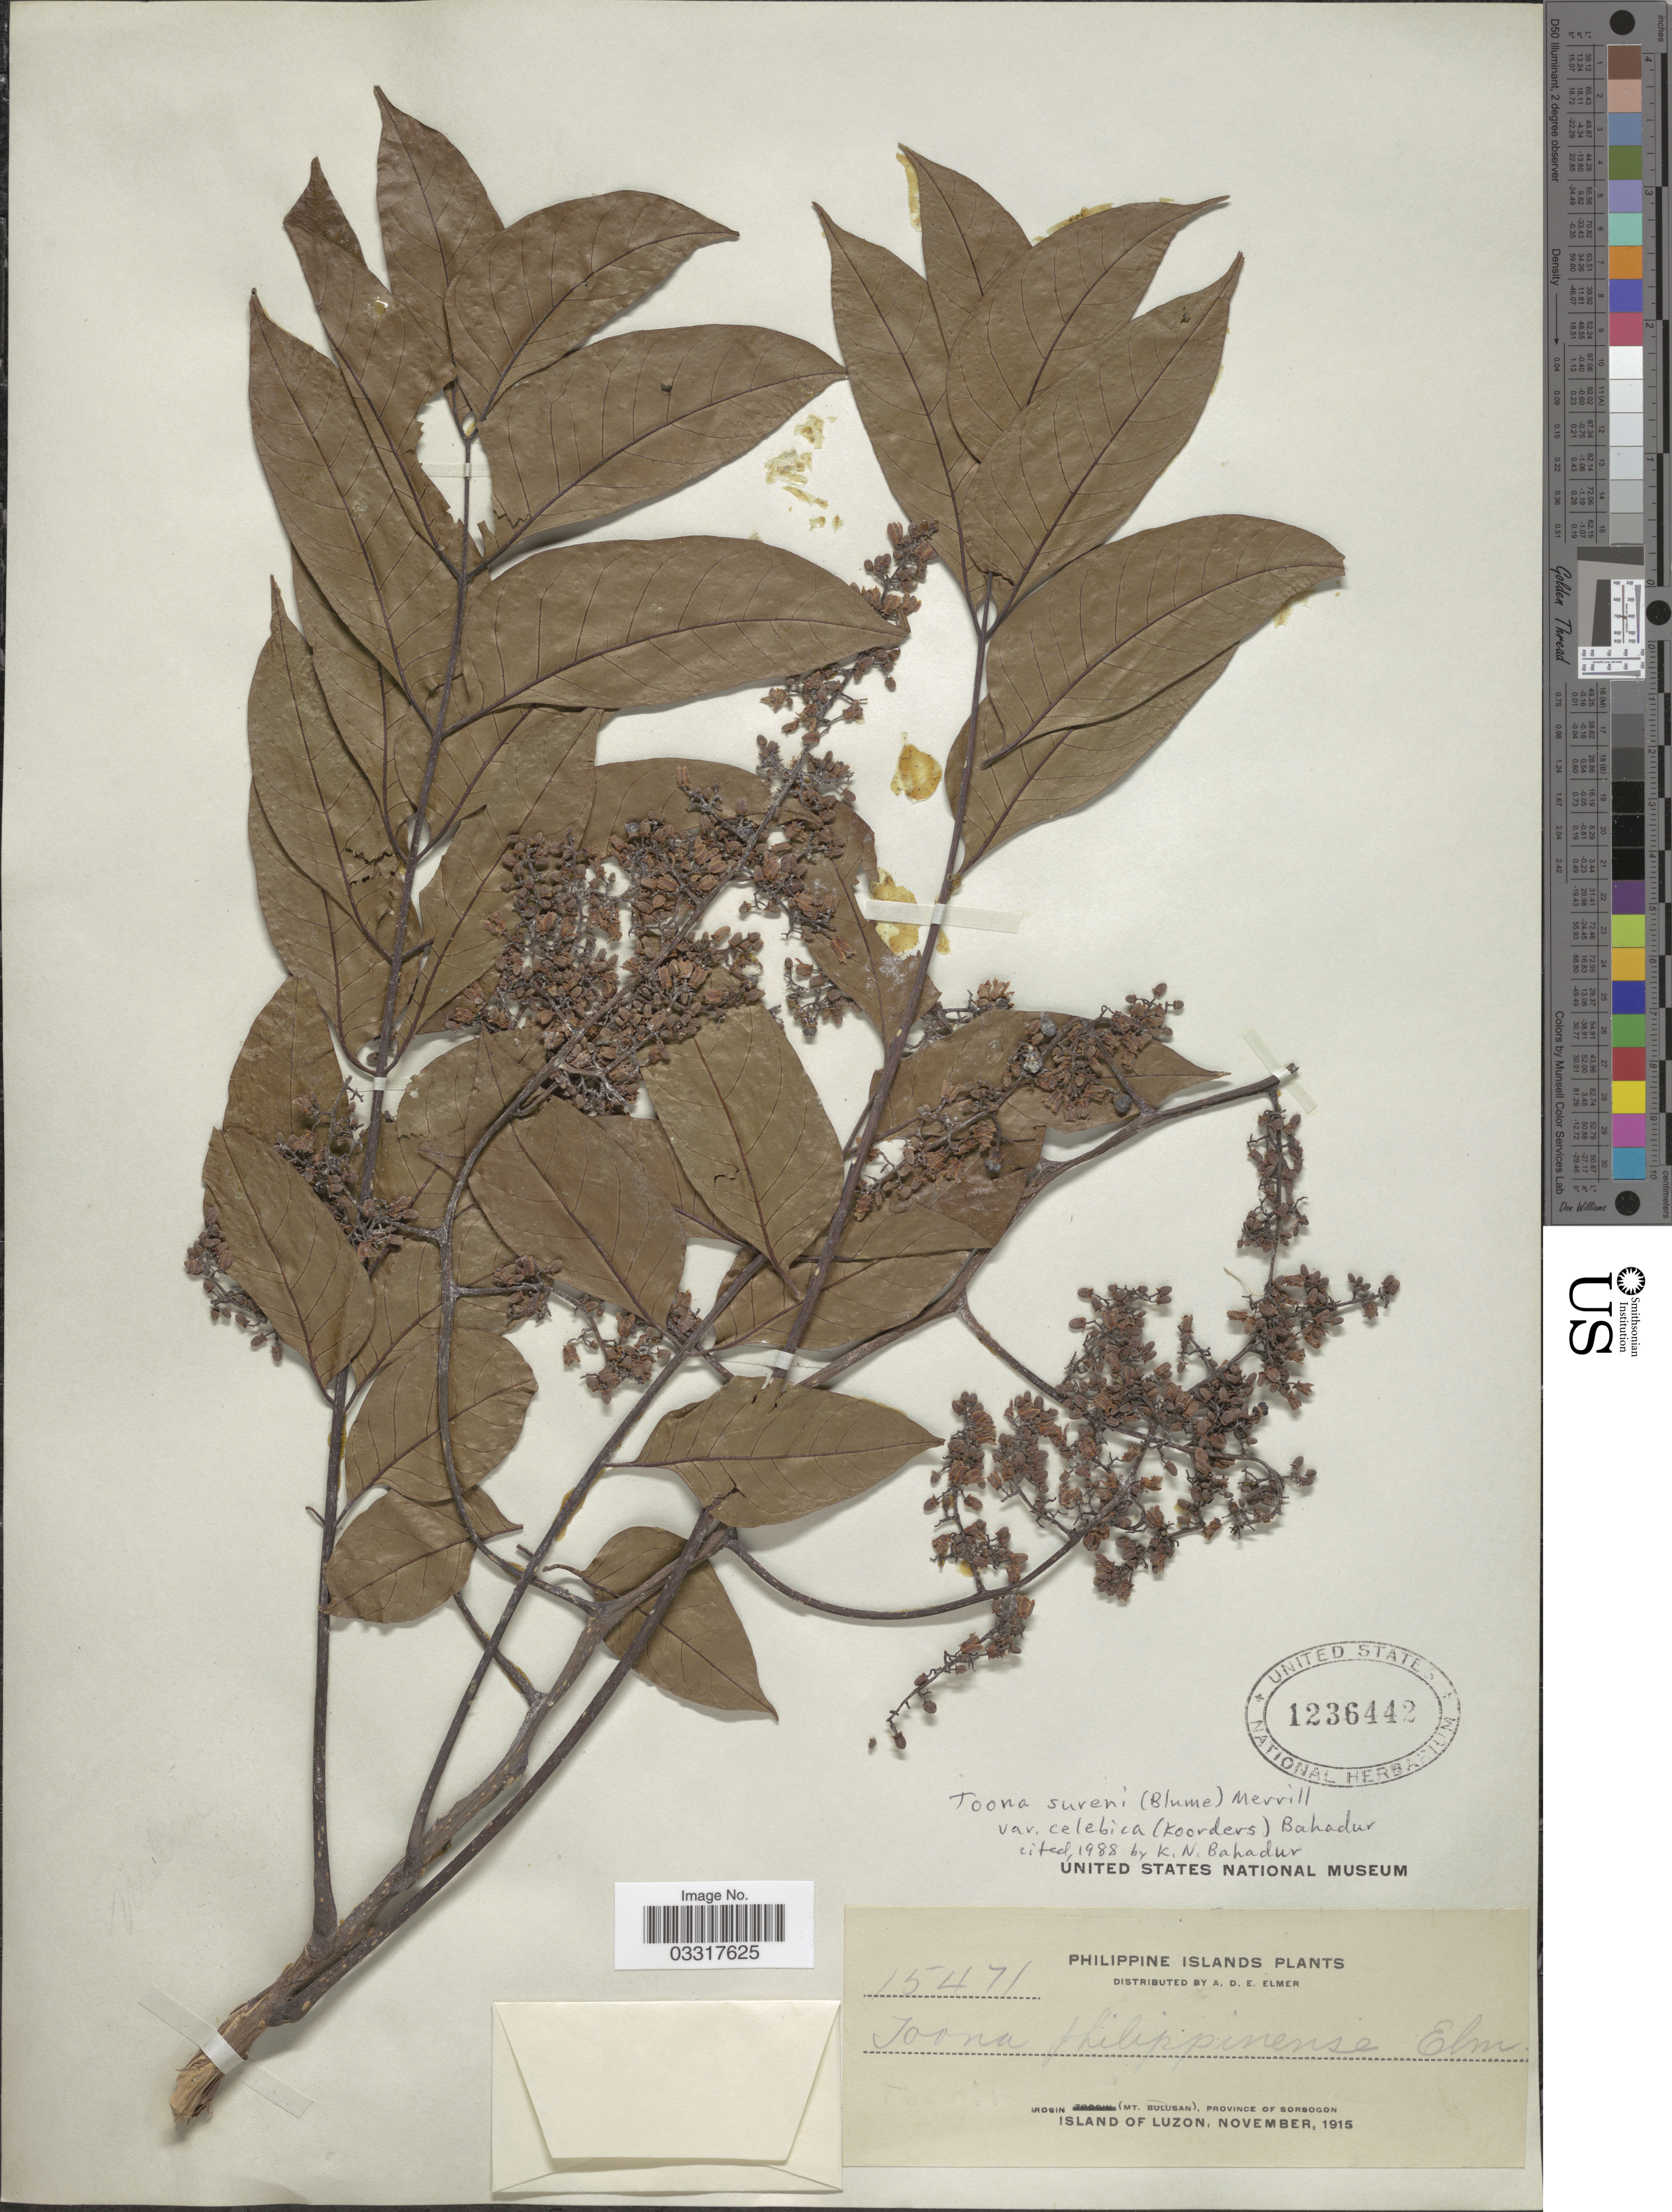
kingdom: Plantae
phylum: Tracheophyta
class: Magnoliopsida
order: Sapindales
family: Meliaceae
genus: Toona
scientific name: Toona calantas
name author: Merr. & Rolfe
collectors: A. D. E. Elmer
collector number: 15471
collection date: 1915-11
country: Philippines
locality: Irosin (Mt. Bulusan), Province of Sorsogon, Island of Luzon.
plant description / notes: Cited by A.D.E. Elmer in Leafl. Philipp. Bot. 9: 3388. 1937.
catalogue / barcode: US 1236442